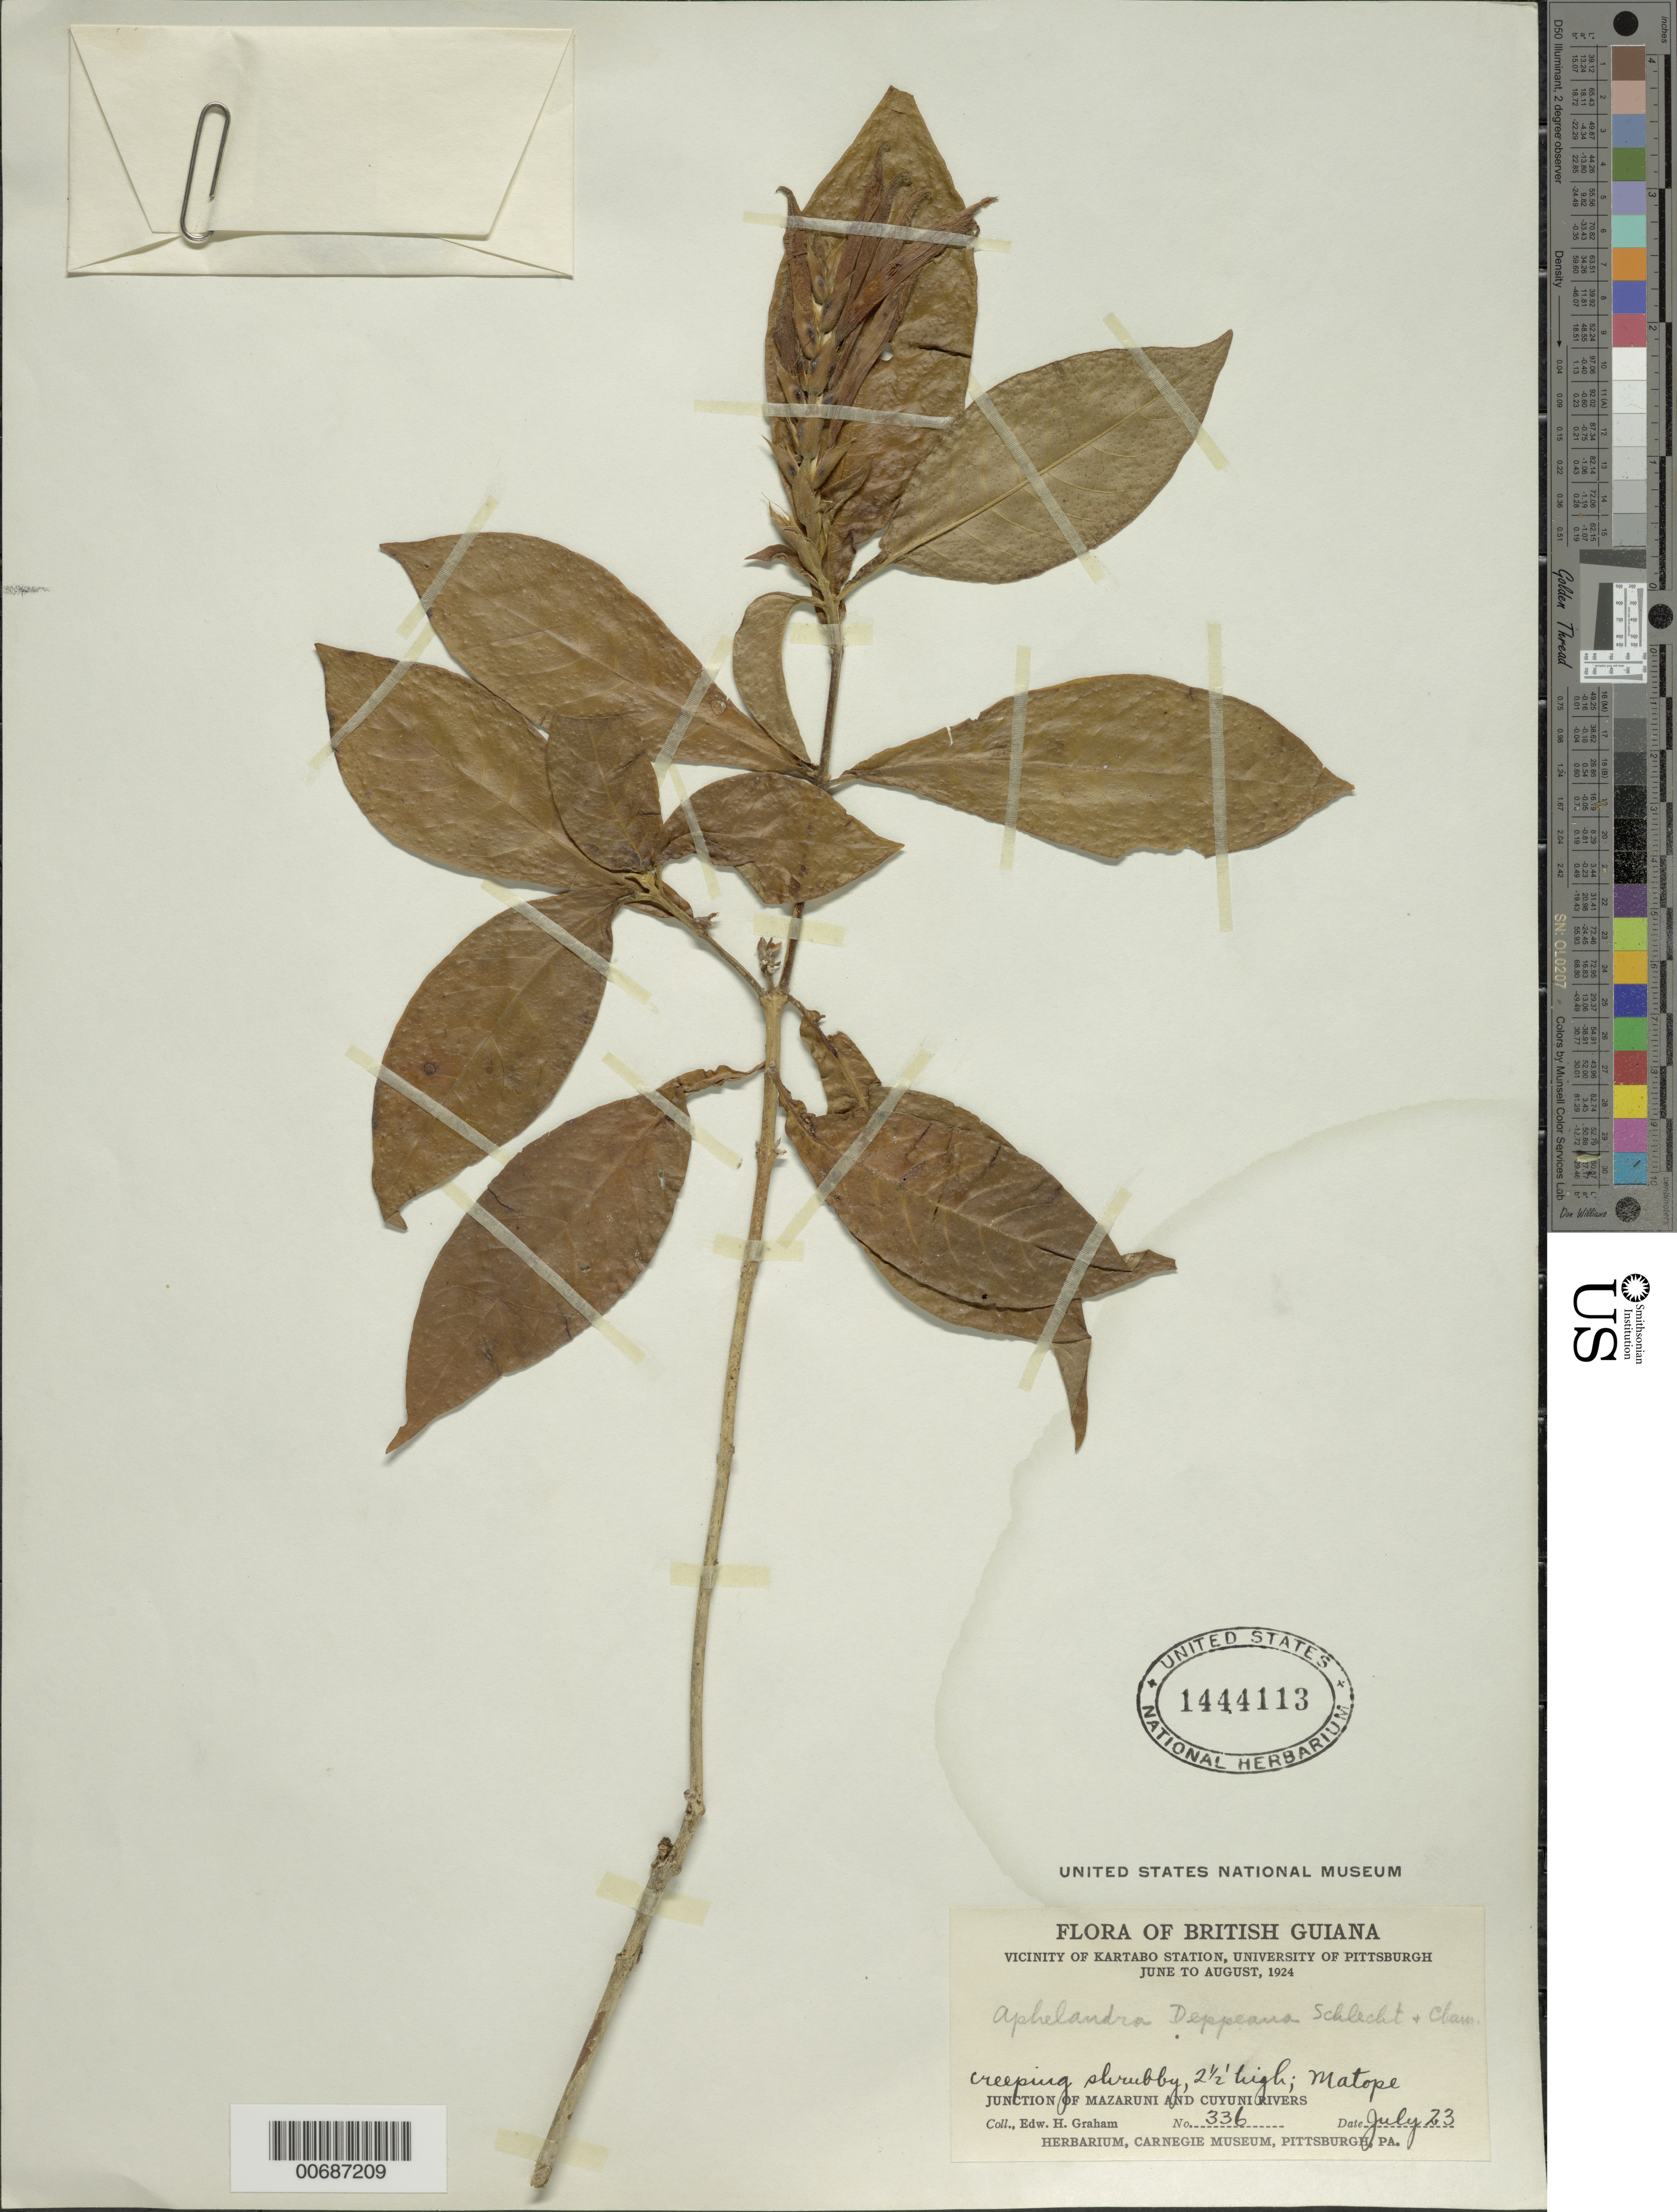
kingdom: Plantae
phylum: Tracheophyta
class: Magnoliopsida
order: Lamiales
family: Acanthaceae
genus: Aphelandra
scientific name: Aphelandra deppeana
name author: Schltdl. & Cham.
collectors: E. H. Graham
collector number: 336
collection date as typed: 23-Jul-24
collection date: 1924-07-23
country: Guyana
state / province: Cuyuni-Mazaruni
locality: Matope, junction of Mazaruni & Cuyuni Rivers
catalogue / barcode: US 1444113